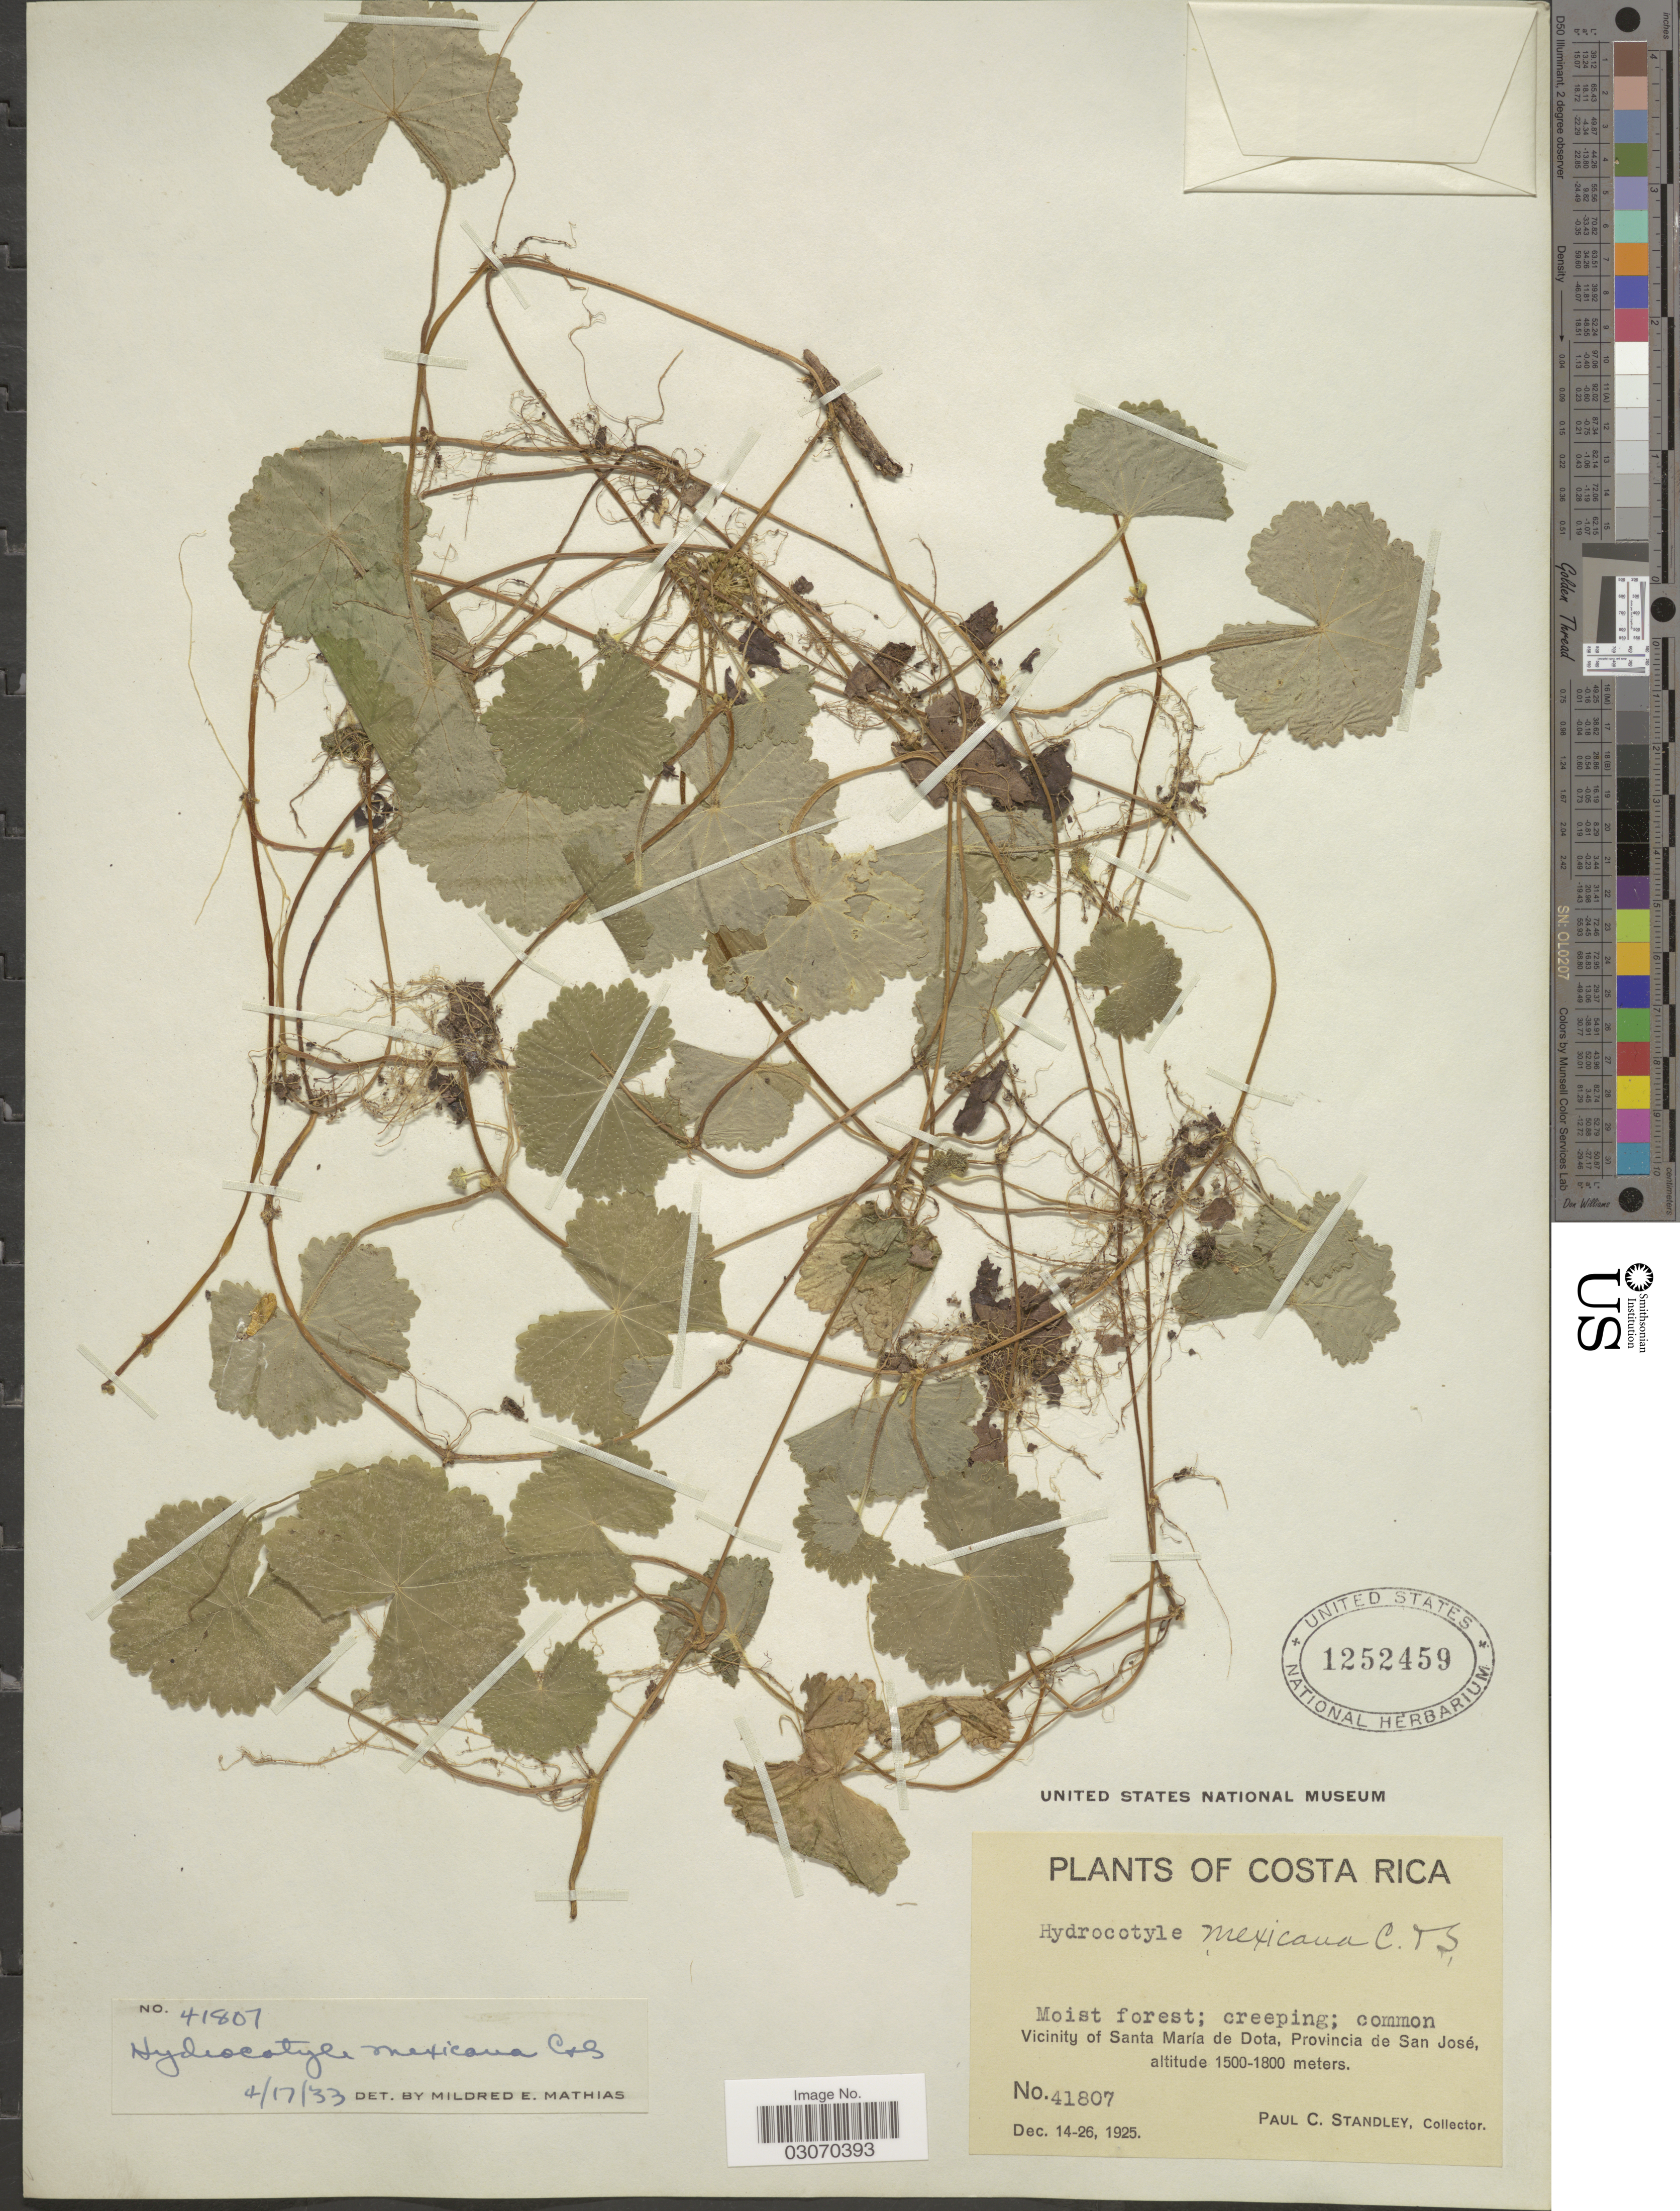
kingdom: Plantae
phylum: Tracheophyta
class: Magnoliopsida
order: Apiales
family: Araliaceae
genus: Hydrocotyle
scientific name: Hydrocotyle mexicana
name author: Schltdl. & Cham.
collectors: P. C. Standley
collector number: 41807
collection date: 1925-12-14/1925-12-26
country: Costa Rica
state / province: San José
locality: Vicinity of Santa María de Dota.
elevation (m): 1500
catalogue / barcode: US 1252459